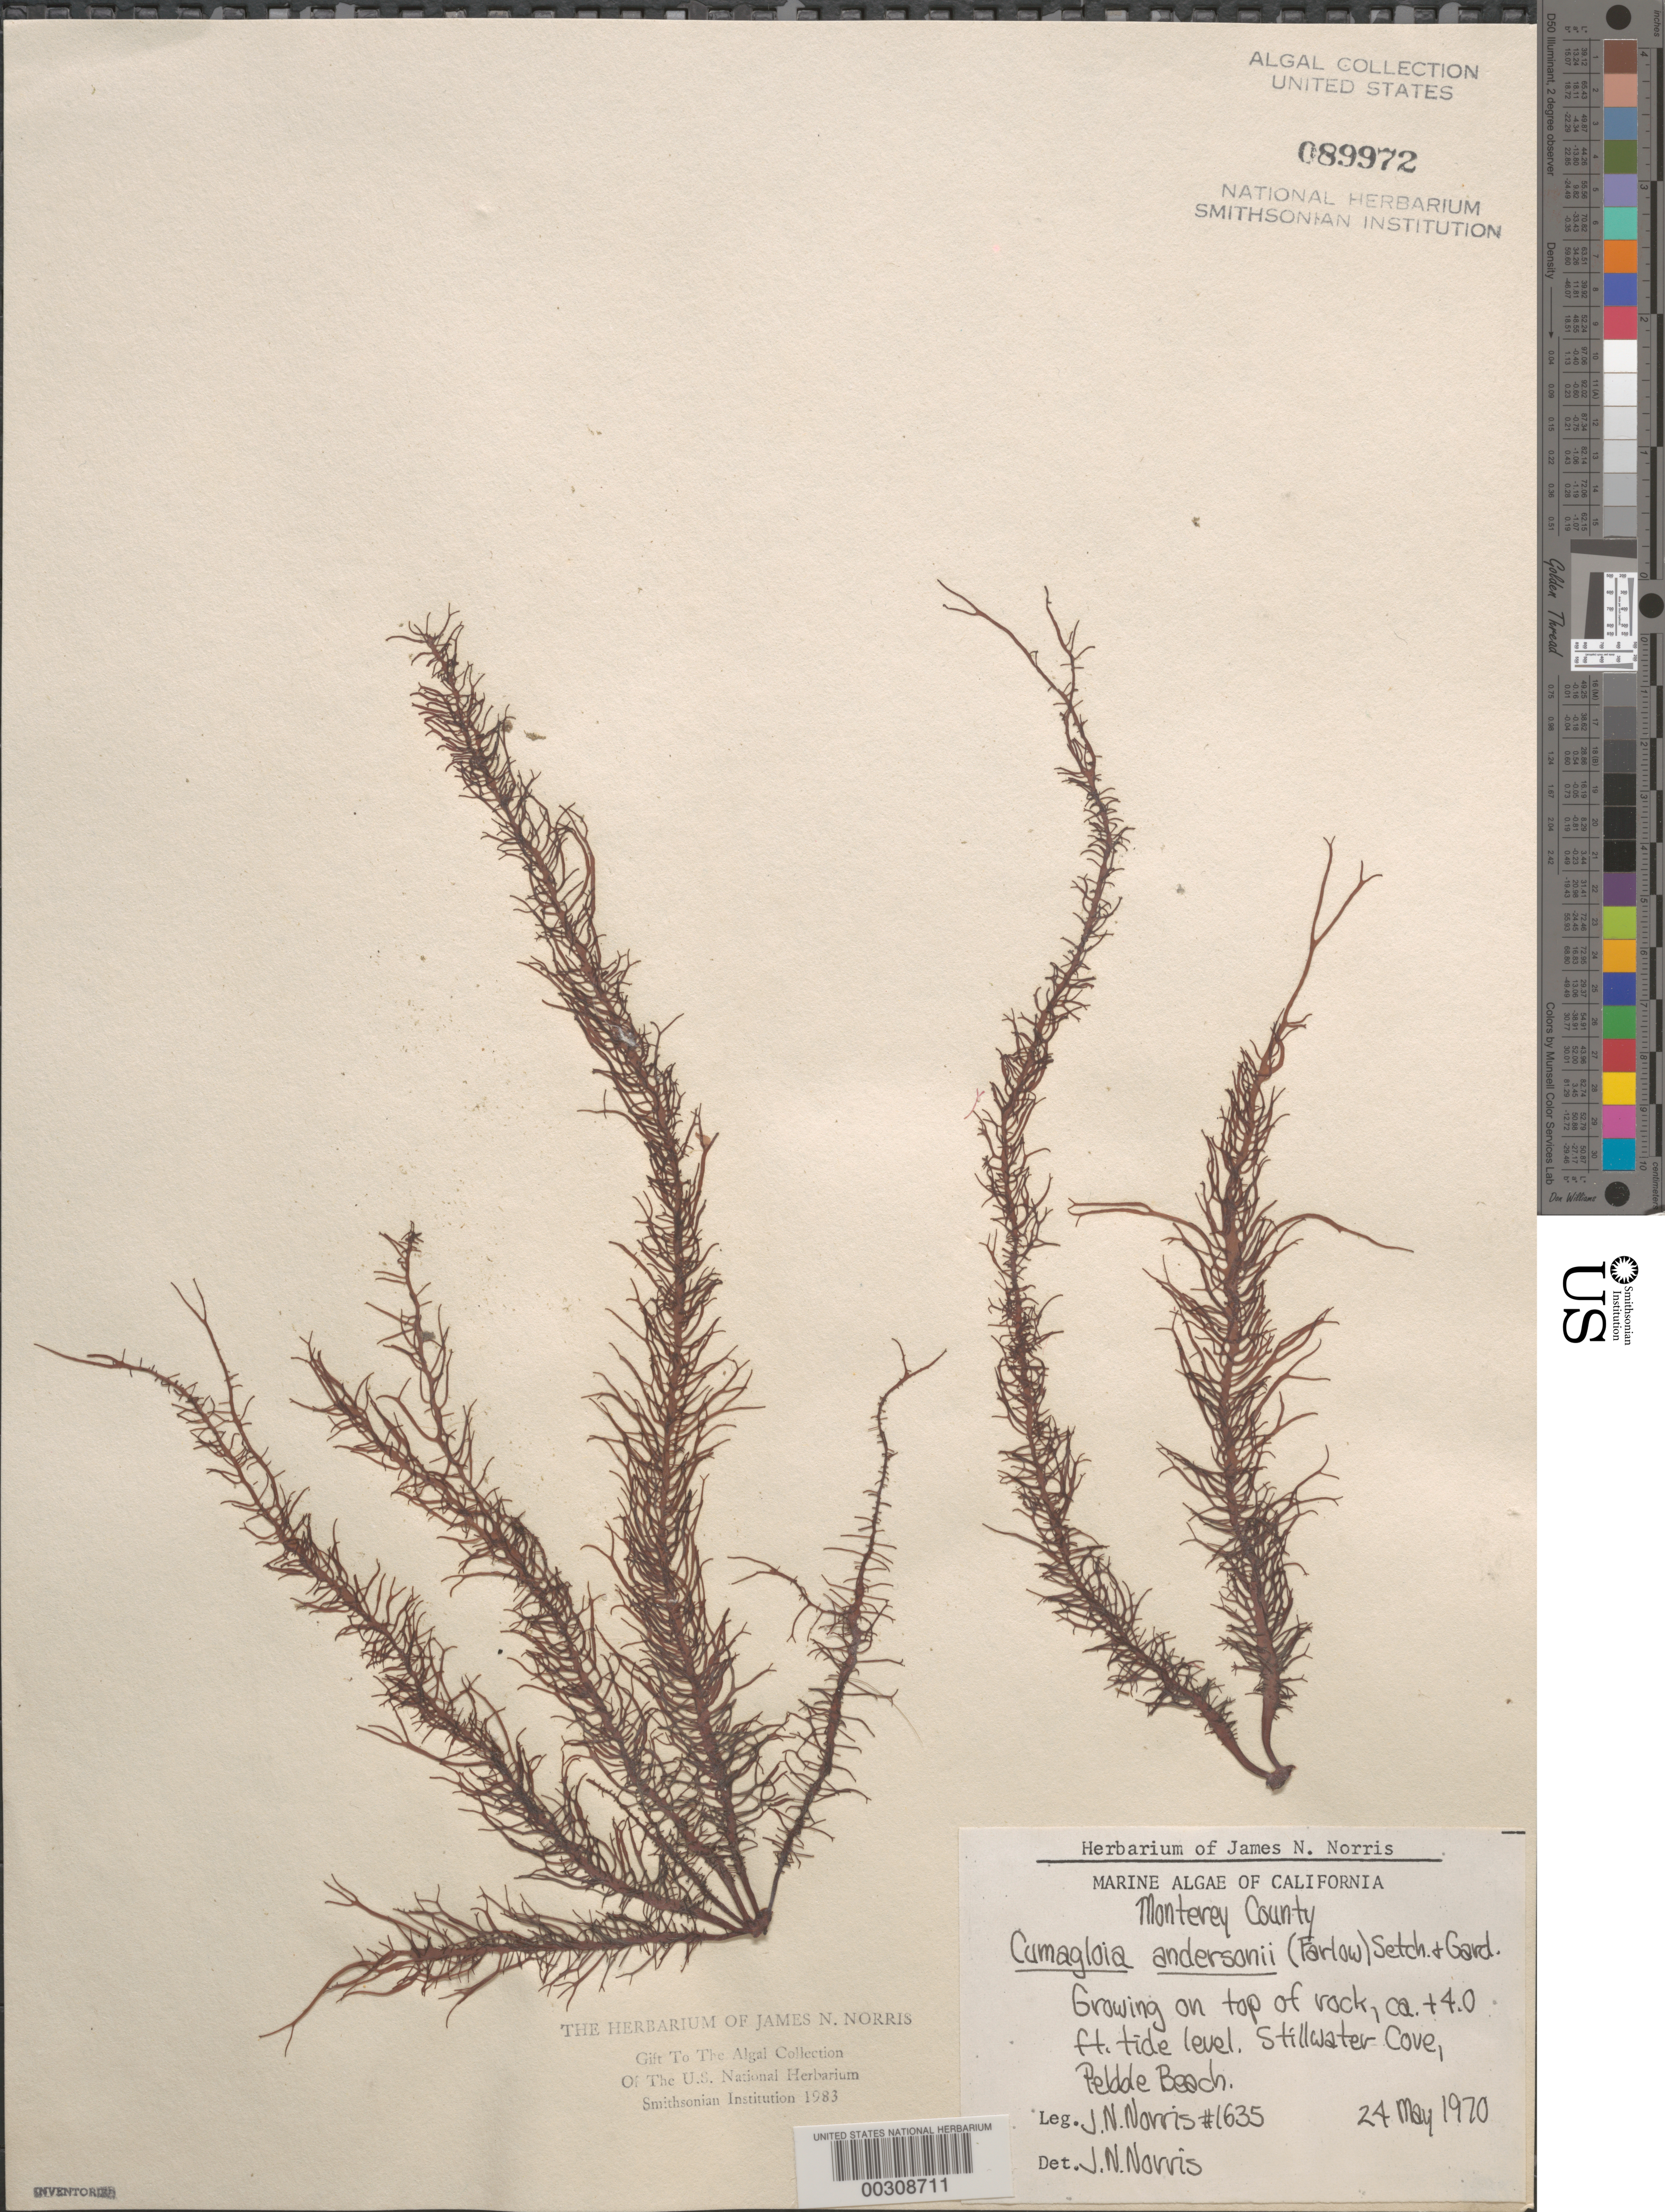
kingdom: Plantae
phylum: Rhodophyta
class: Florideophyceae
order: Nemaliales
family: Liagoraceae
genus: Cumagloia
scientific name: Cumagloia andersonii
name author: (Farl.) Setch. & N.L. Gardner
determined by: Norris, James N.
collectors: J. N. Norris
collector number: JN-1635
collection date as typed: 24 May 1970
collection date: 1970-05-24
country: United States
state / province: California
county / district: Monterey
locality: Pebble Beach, Stillwater Cove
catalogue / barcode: US 89972